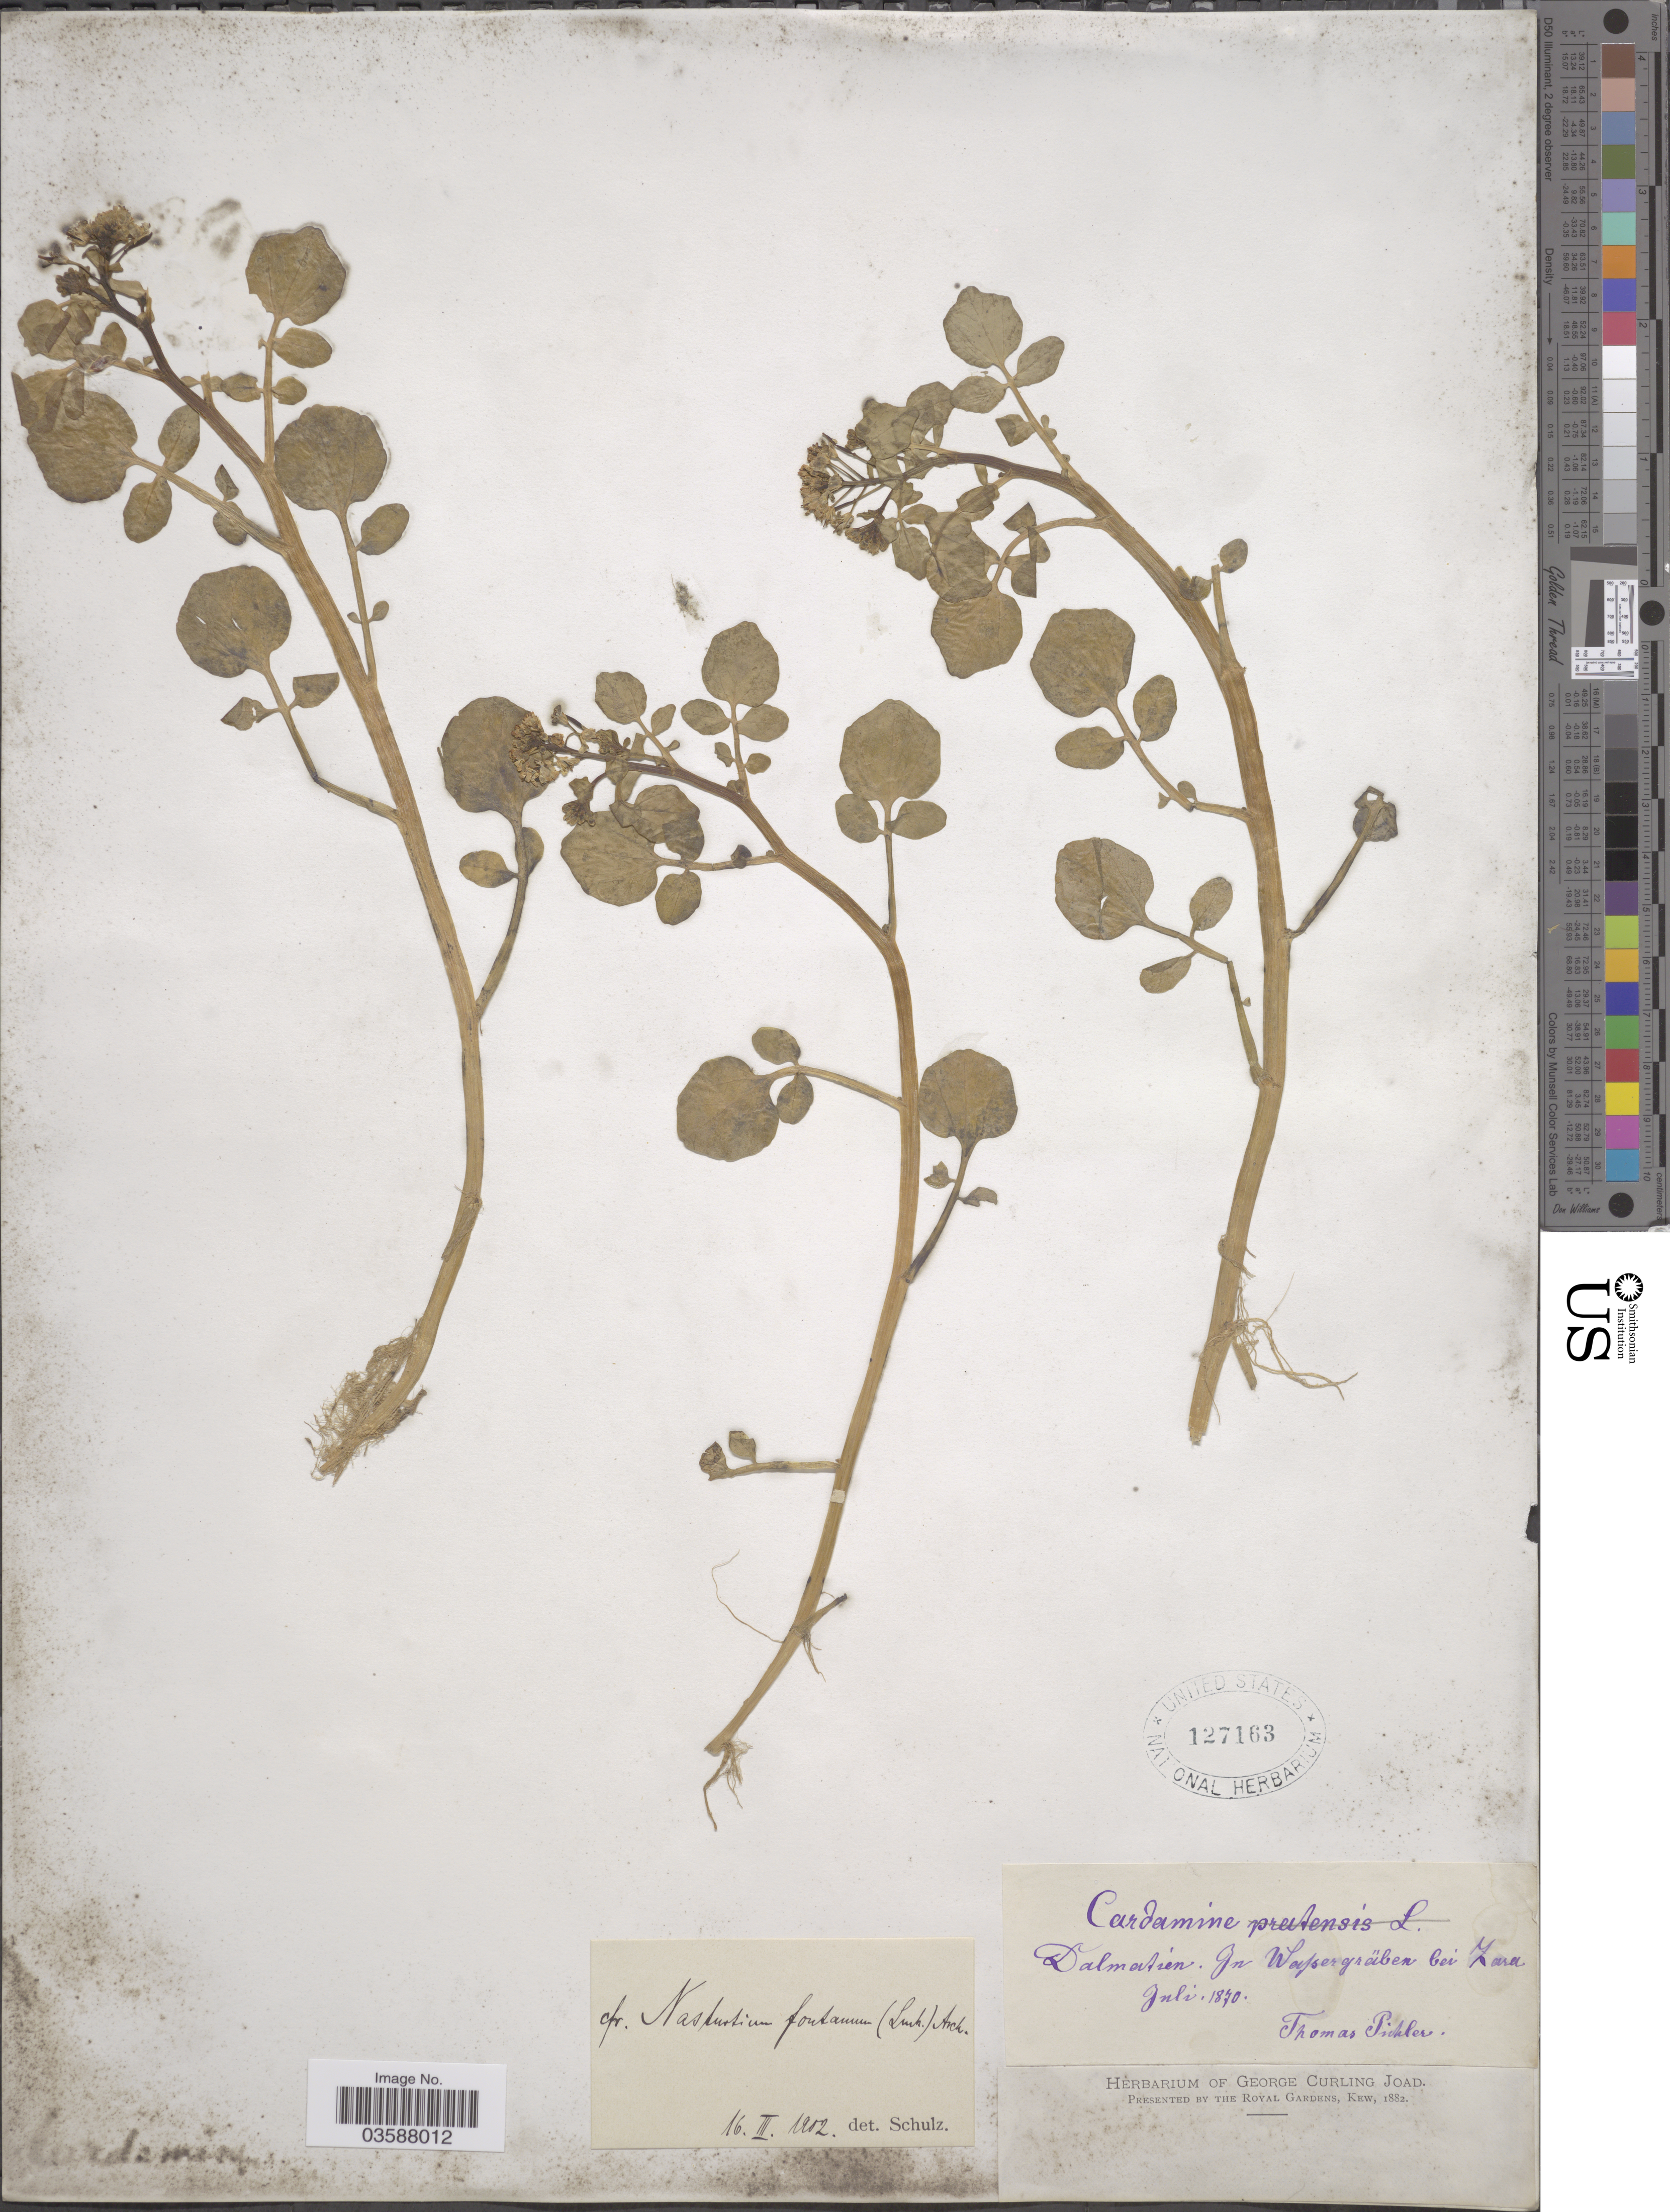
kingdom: Plantae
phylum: Tracheophyta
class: Magnoliopsida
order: Brassicales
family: Brassicaceae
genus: Nasturtium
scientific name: Nasturtium officinale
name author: R. Br.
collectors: T. Pichler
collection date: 1870-07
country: Croatia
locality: Dalmatien: In Wassergräben bei Zara.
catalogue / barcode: US 127163